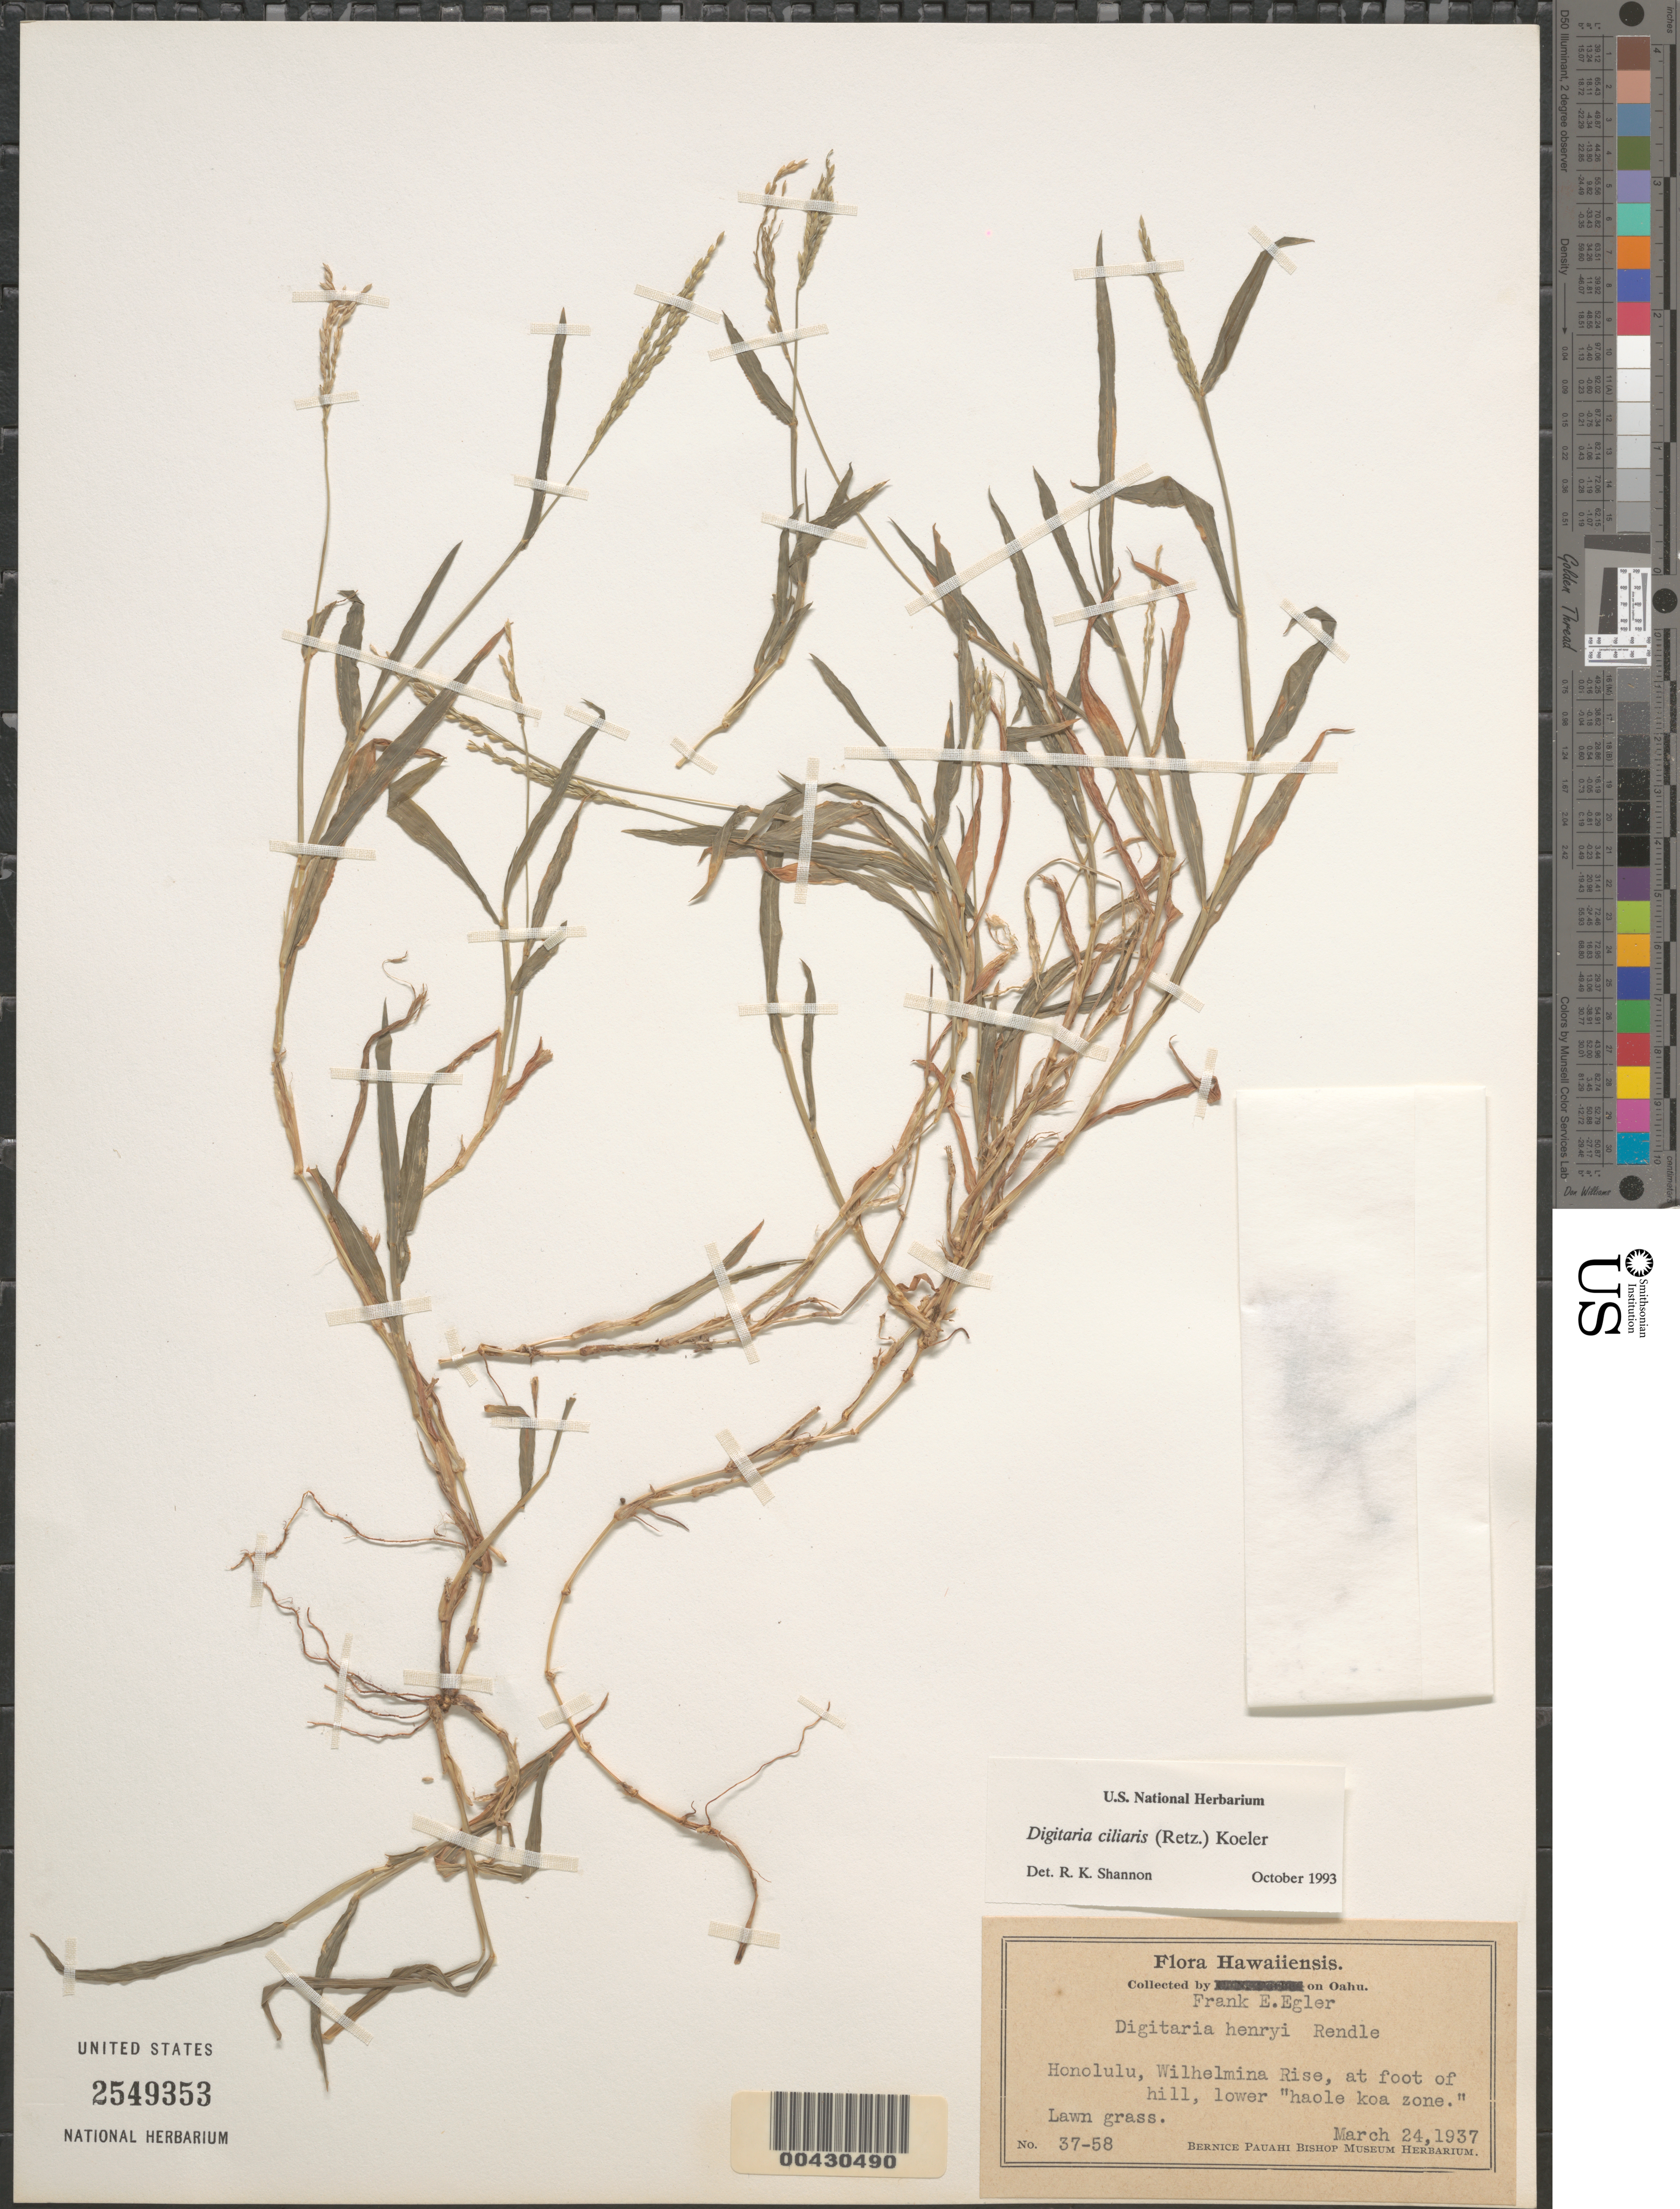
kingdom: Plantae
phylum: Tracheophyta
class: Liliopsida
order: Poales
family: Poaceae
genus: Digitaria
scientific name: Digitaria ciliaris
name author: (Retz.) Koeler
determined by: Shannon, R. K., (UNITED STATES)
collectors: F. Egler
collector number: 37-58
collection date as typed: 24 Mar 1937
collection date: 1937-03-24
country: United States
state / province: Hawaii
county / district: Honolulu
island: Oahu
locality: Honolulu, Wilhelmina Rise, at foot of hill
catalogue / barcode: US 2549353